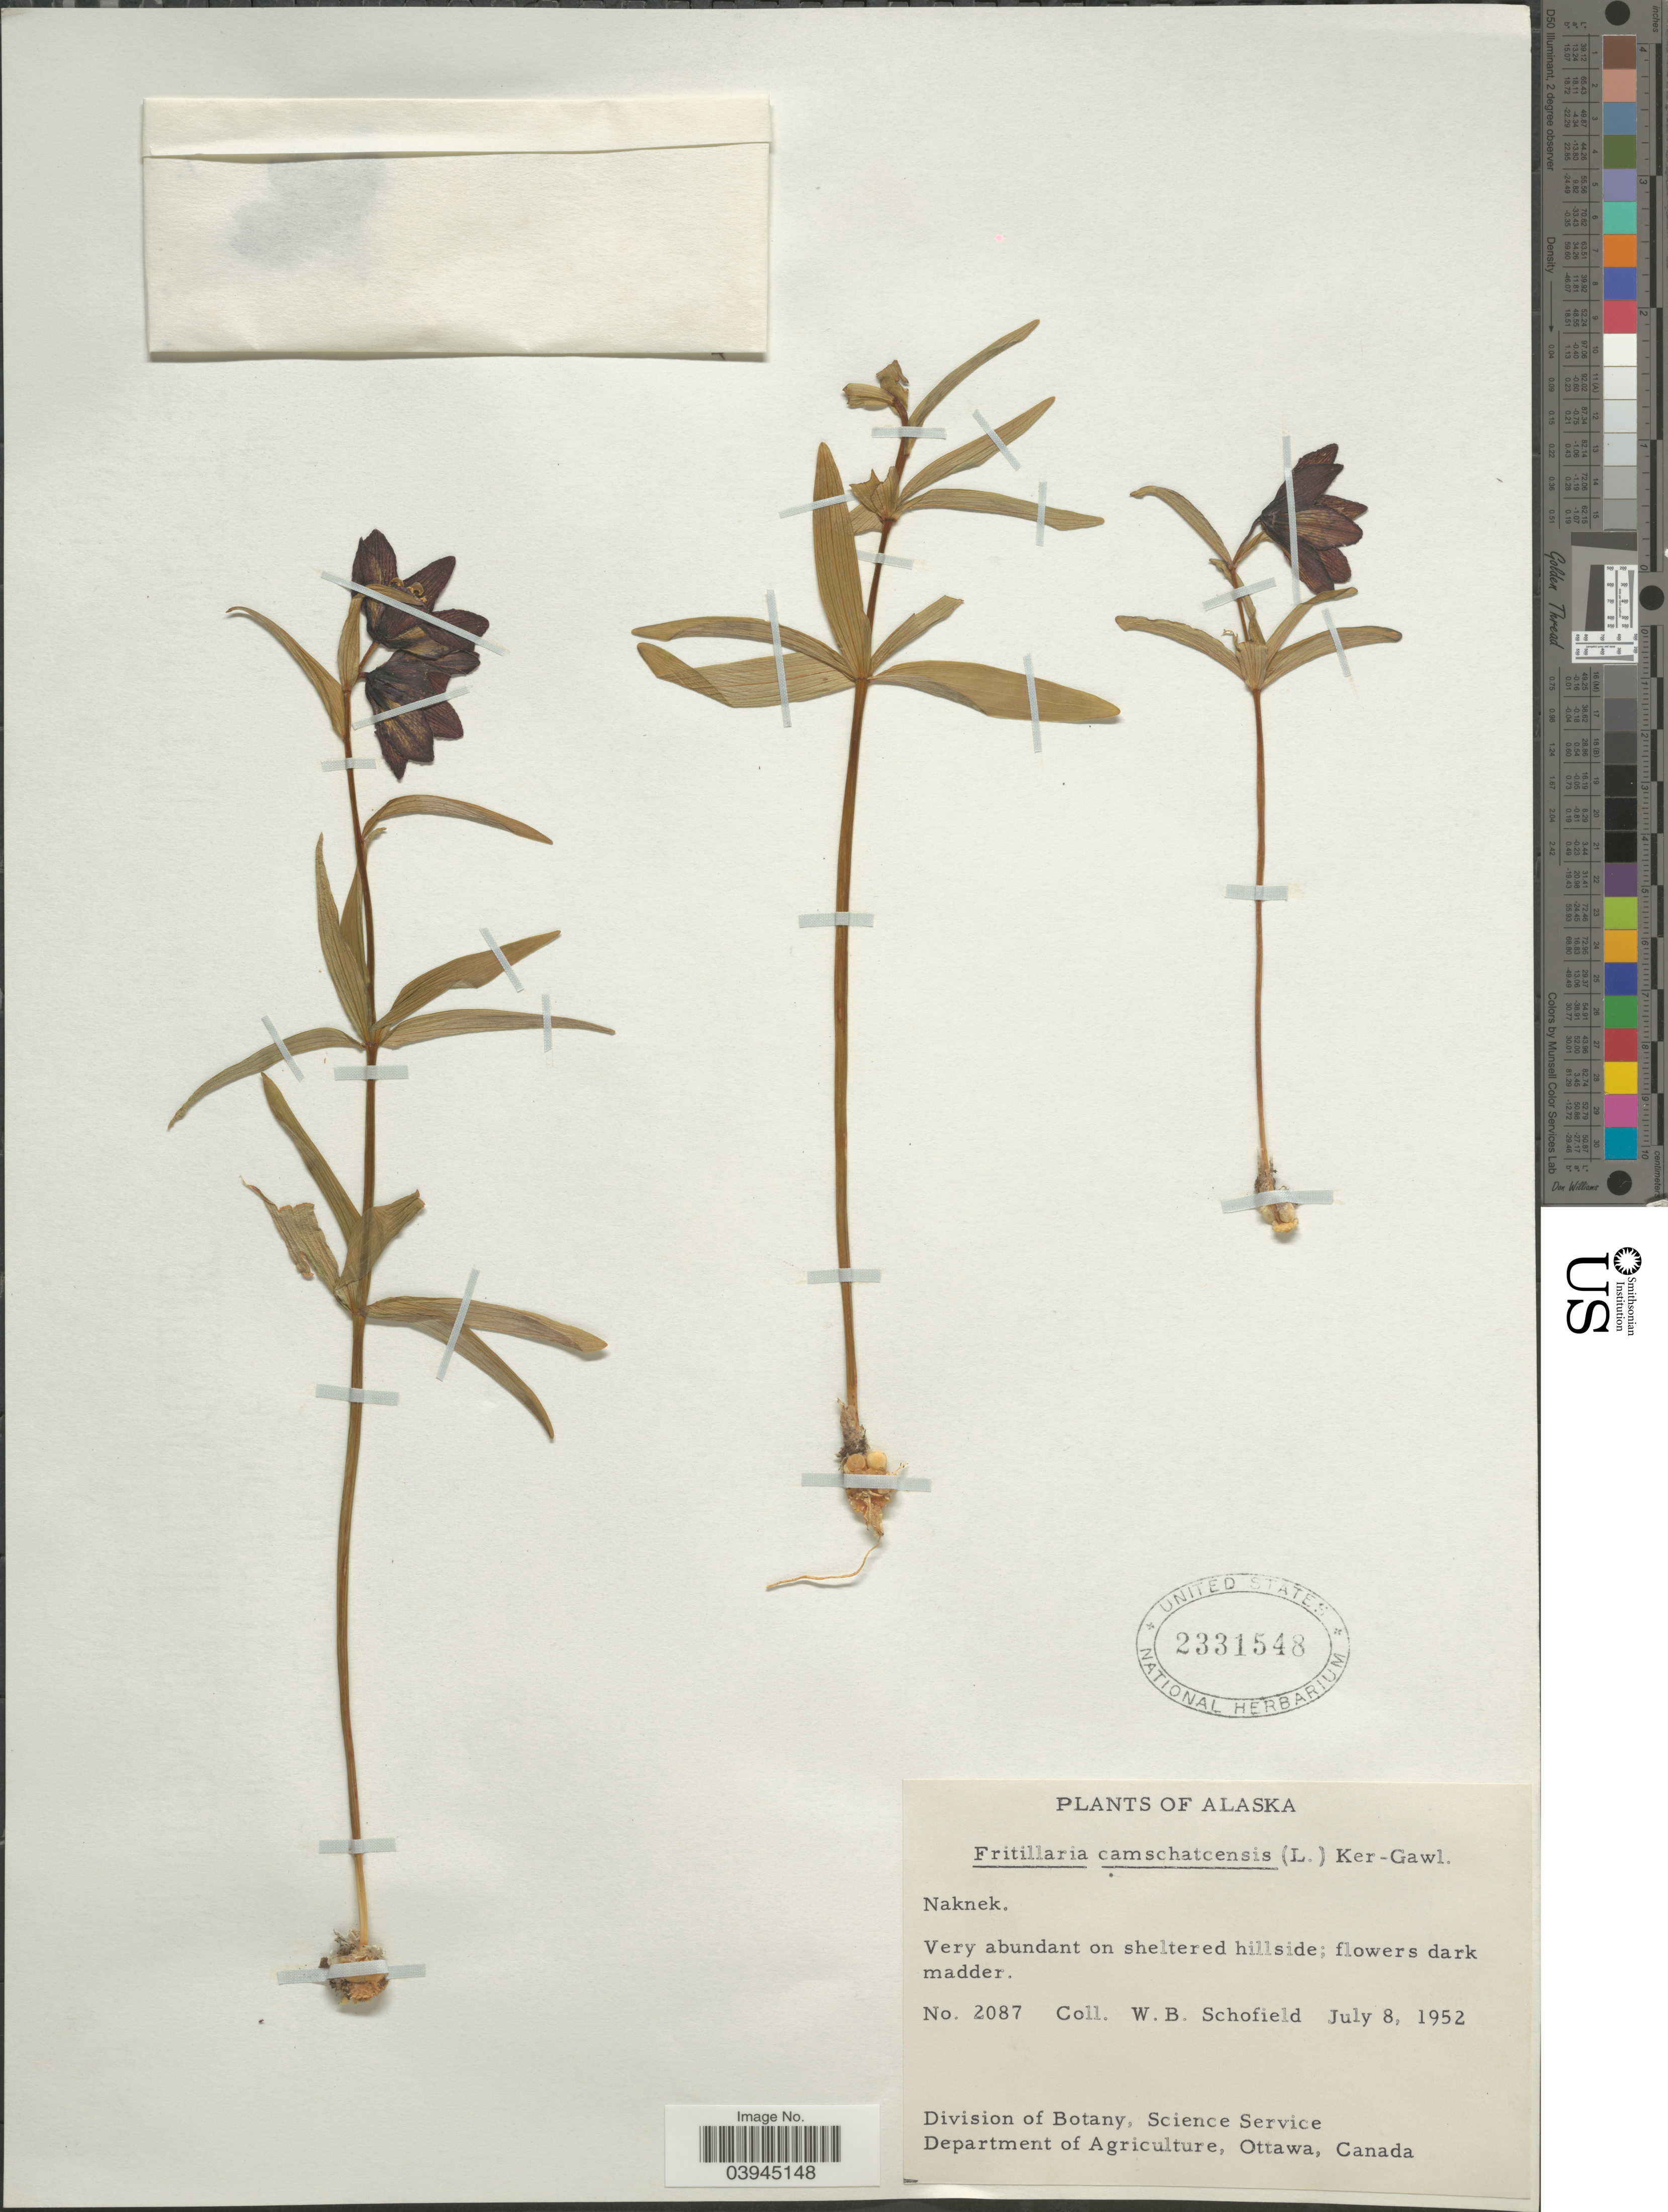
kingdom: Plantae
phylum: Tracheophyta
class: Liliopsida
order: Liliales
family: Liliaceae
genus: Fritillaria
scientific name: Fritillaria camschatcensis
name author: (L.) Ker Gawl.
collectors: W. Schofield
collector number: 2087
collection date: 1952-07-08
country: United States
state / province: Alaska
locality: Naknek.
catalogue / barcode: US 2331548